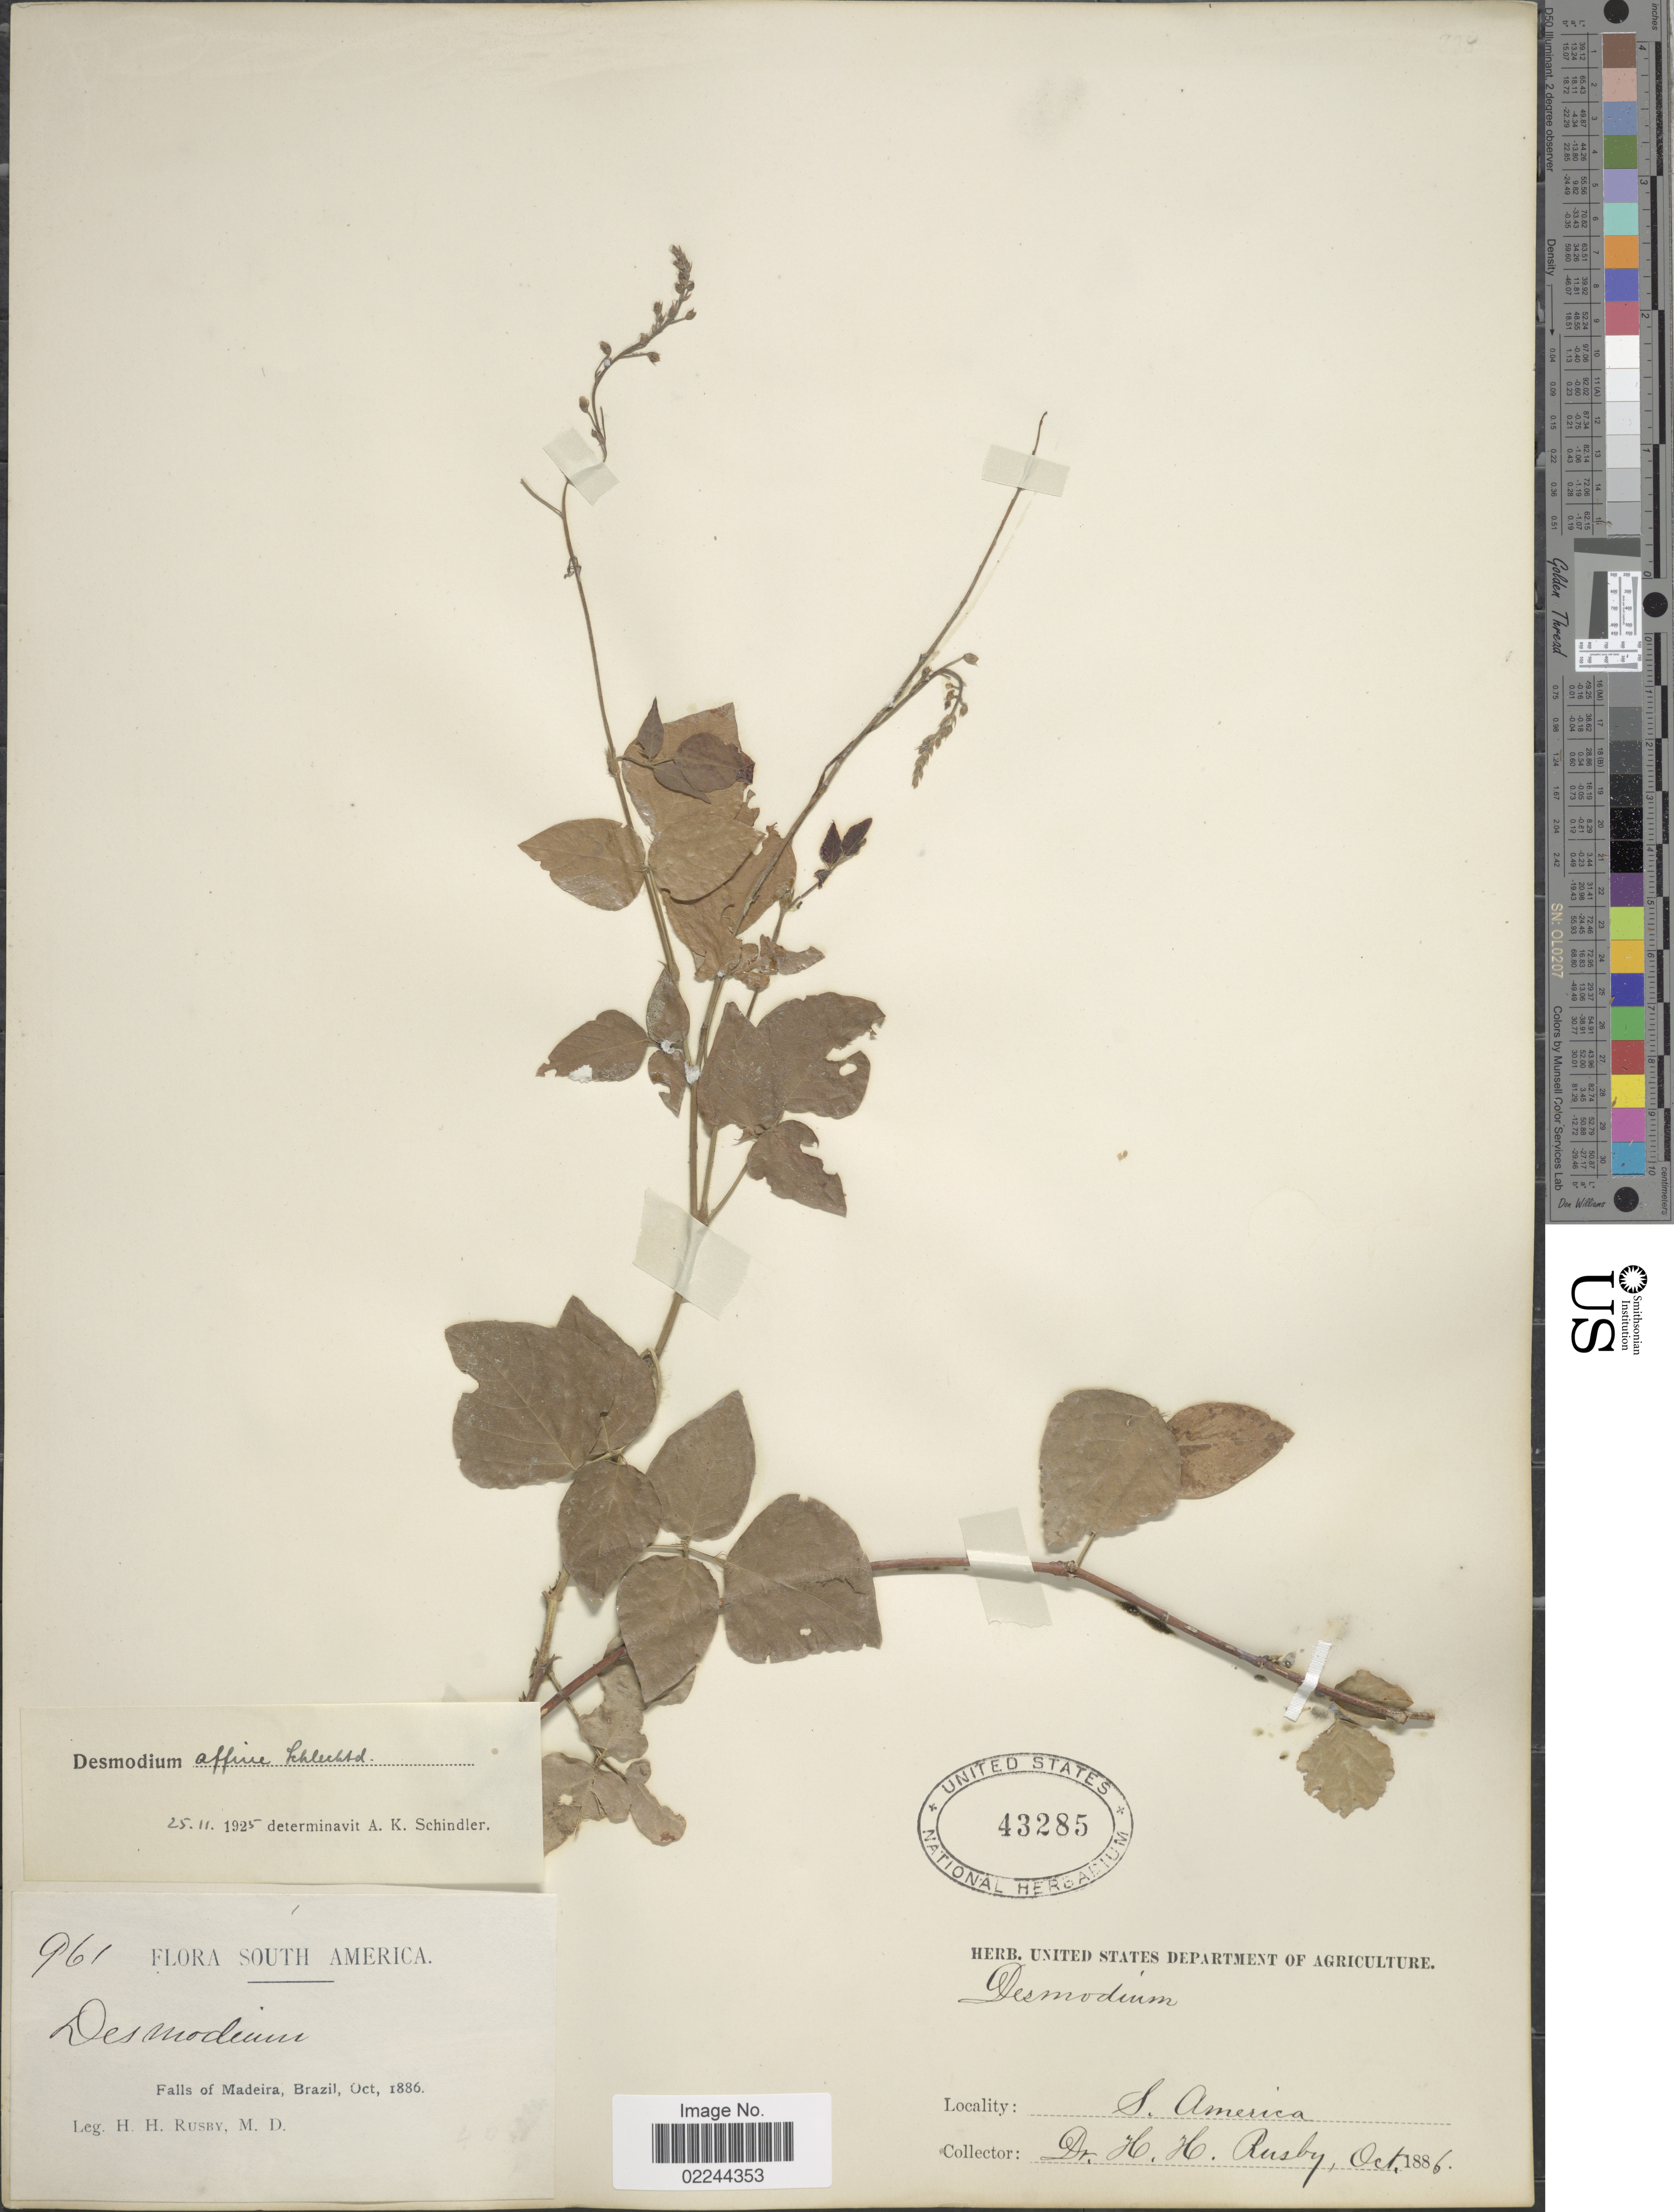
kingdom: Plantae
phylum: Tracheophyta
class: Magnoliopsida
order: Fabales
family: Fabaceae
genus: Desmodium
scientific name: Desmodium affine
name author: Schltdl.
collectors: H. H. Rusby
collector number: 961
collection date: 1886-10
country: Brazil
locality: Falls of Madeira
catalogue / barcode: US 43285